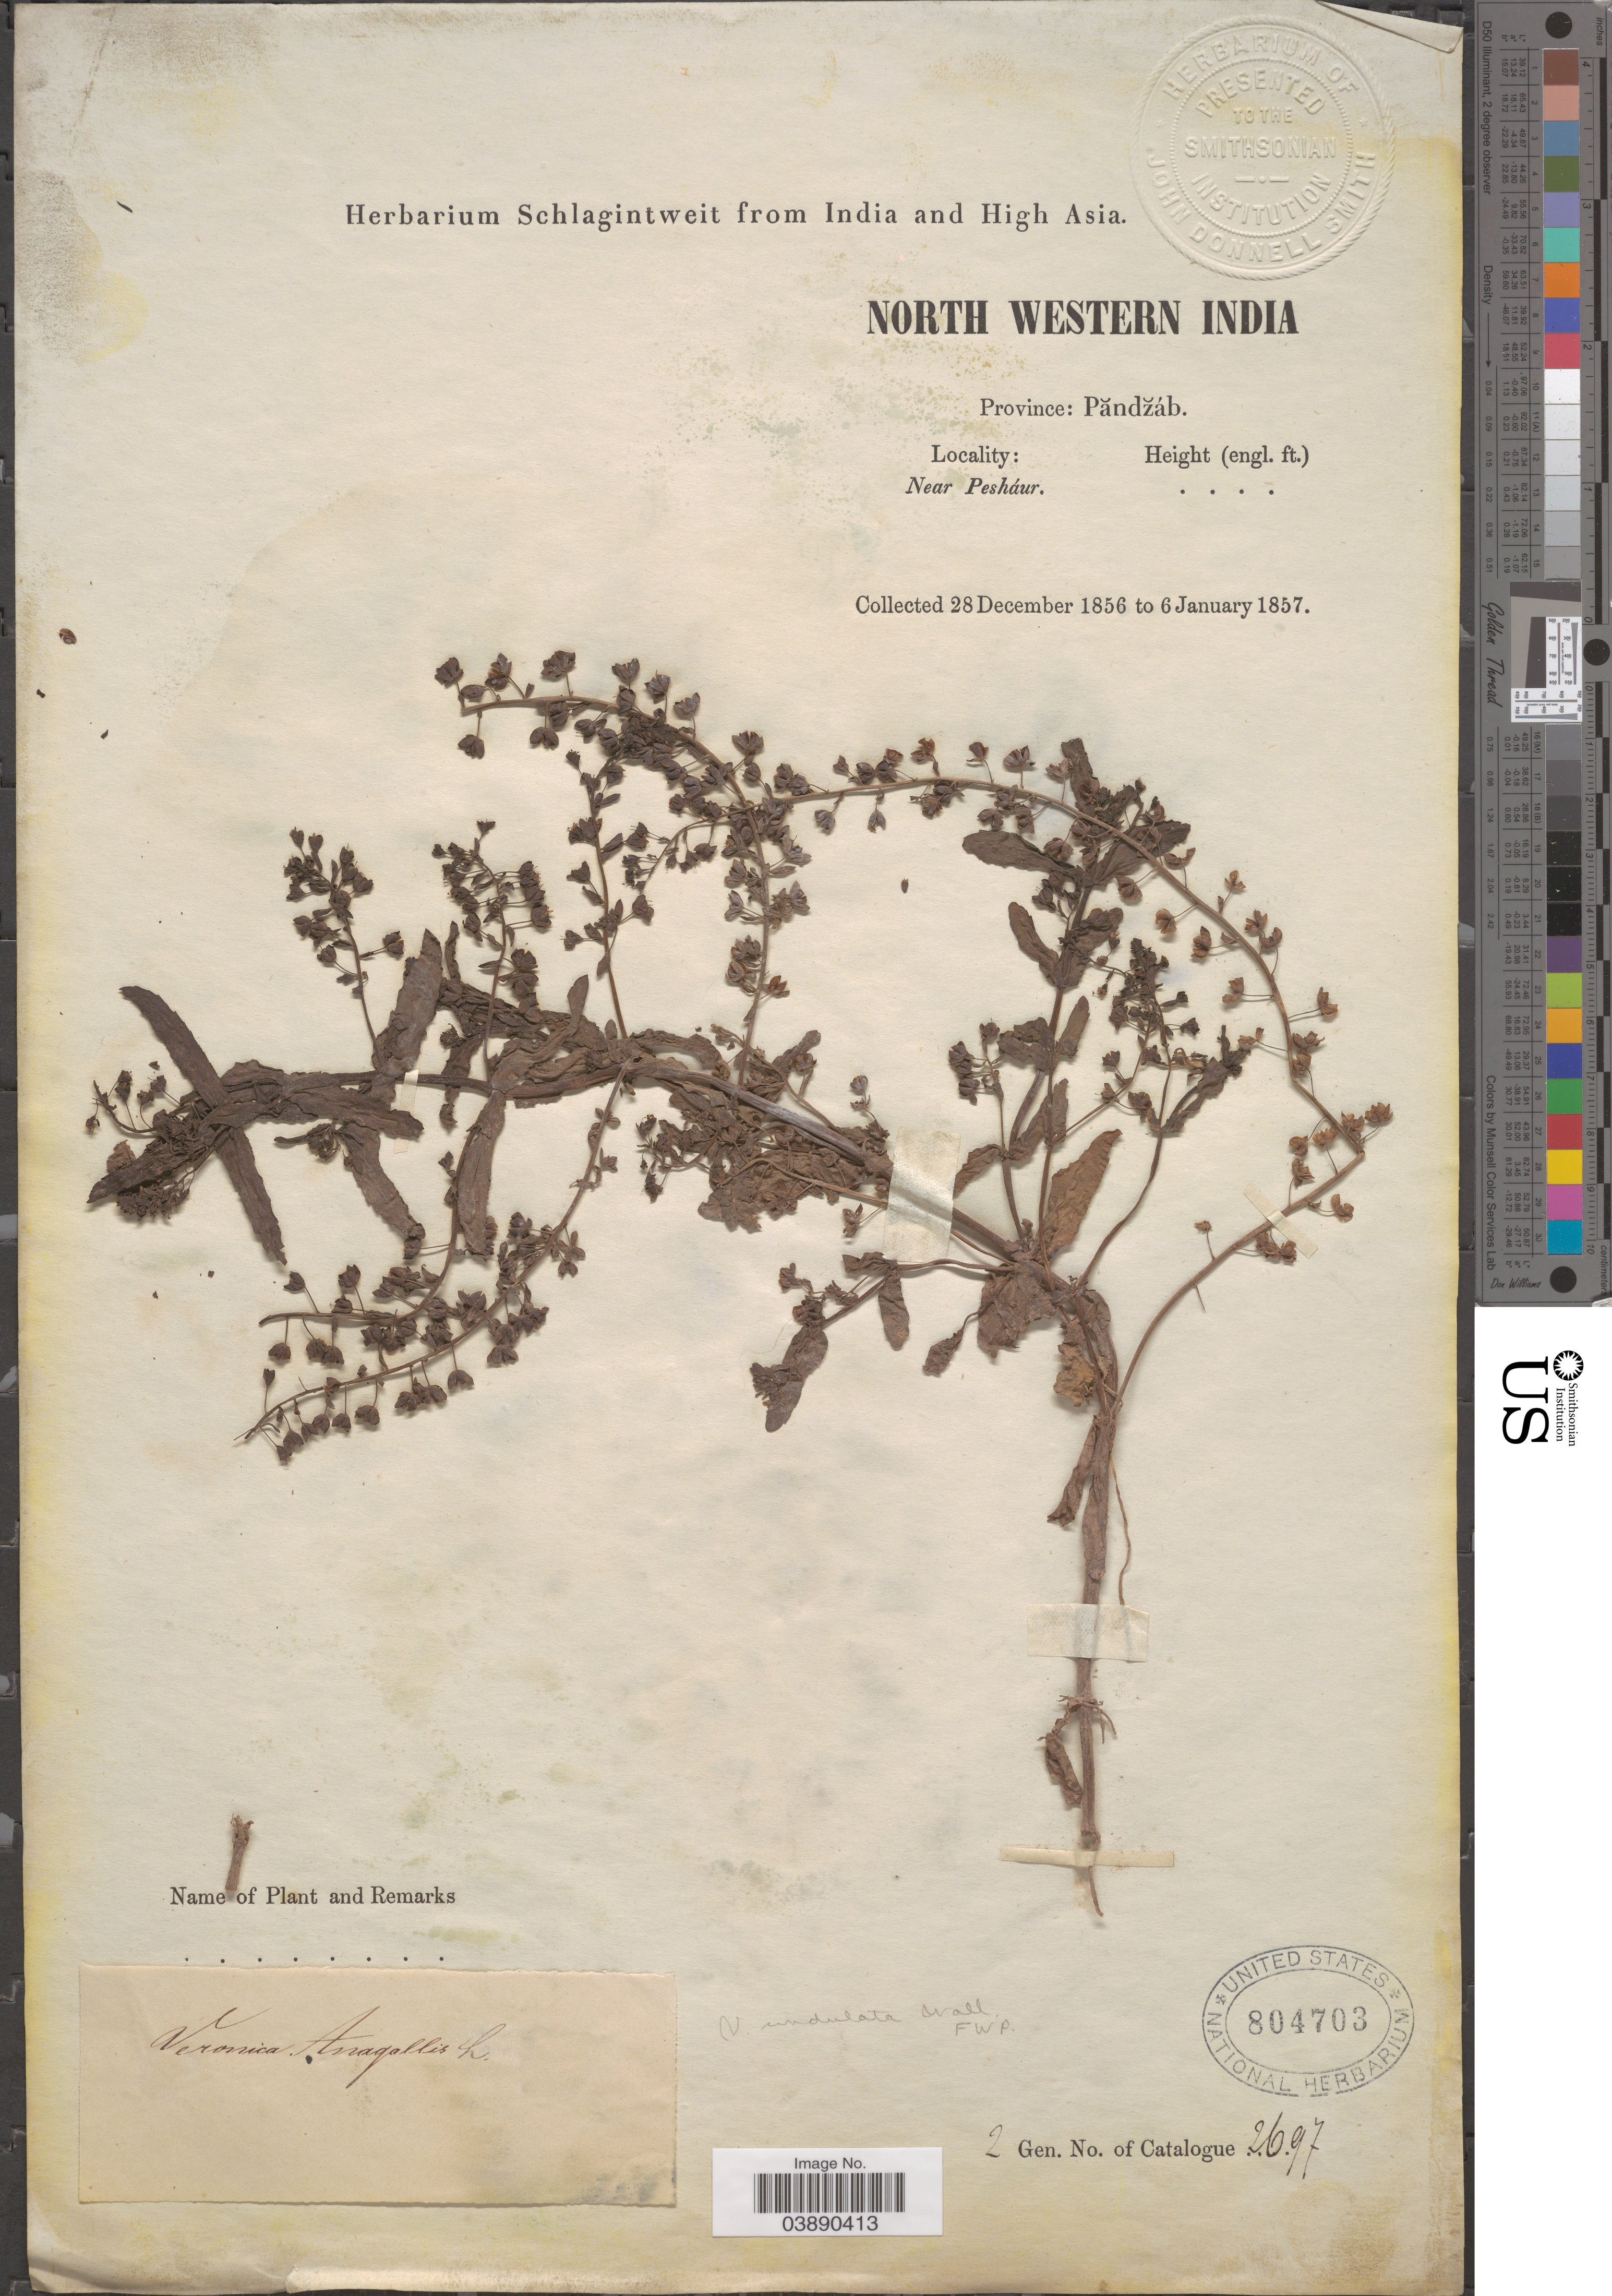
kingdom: Plantae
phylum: Tracheophyta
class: Magnoliopsida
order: Lamiales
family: Plantaginaceae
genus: Veronica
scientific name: Veronica undulata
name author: Wall.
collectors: ex herb. Schlagintweit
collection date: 1856-12-28/1857-01-06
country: India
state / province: Punjab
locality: North Western India. Province: Păndžáb. Near Pesháur.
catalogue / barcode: US 804703